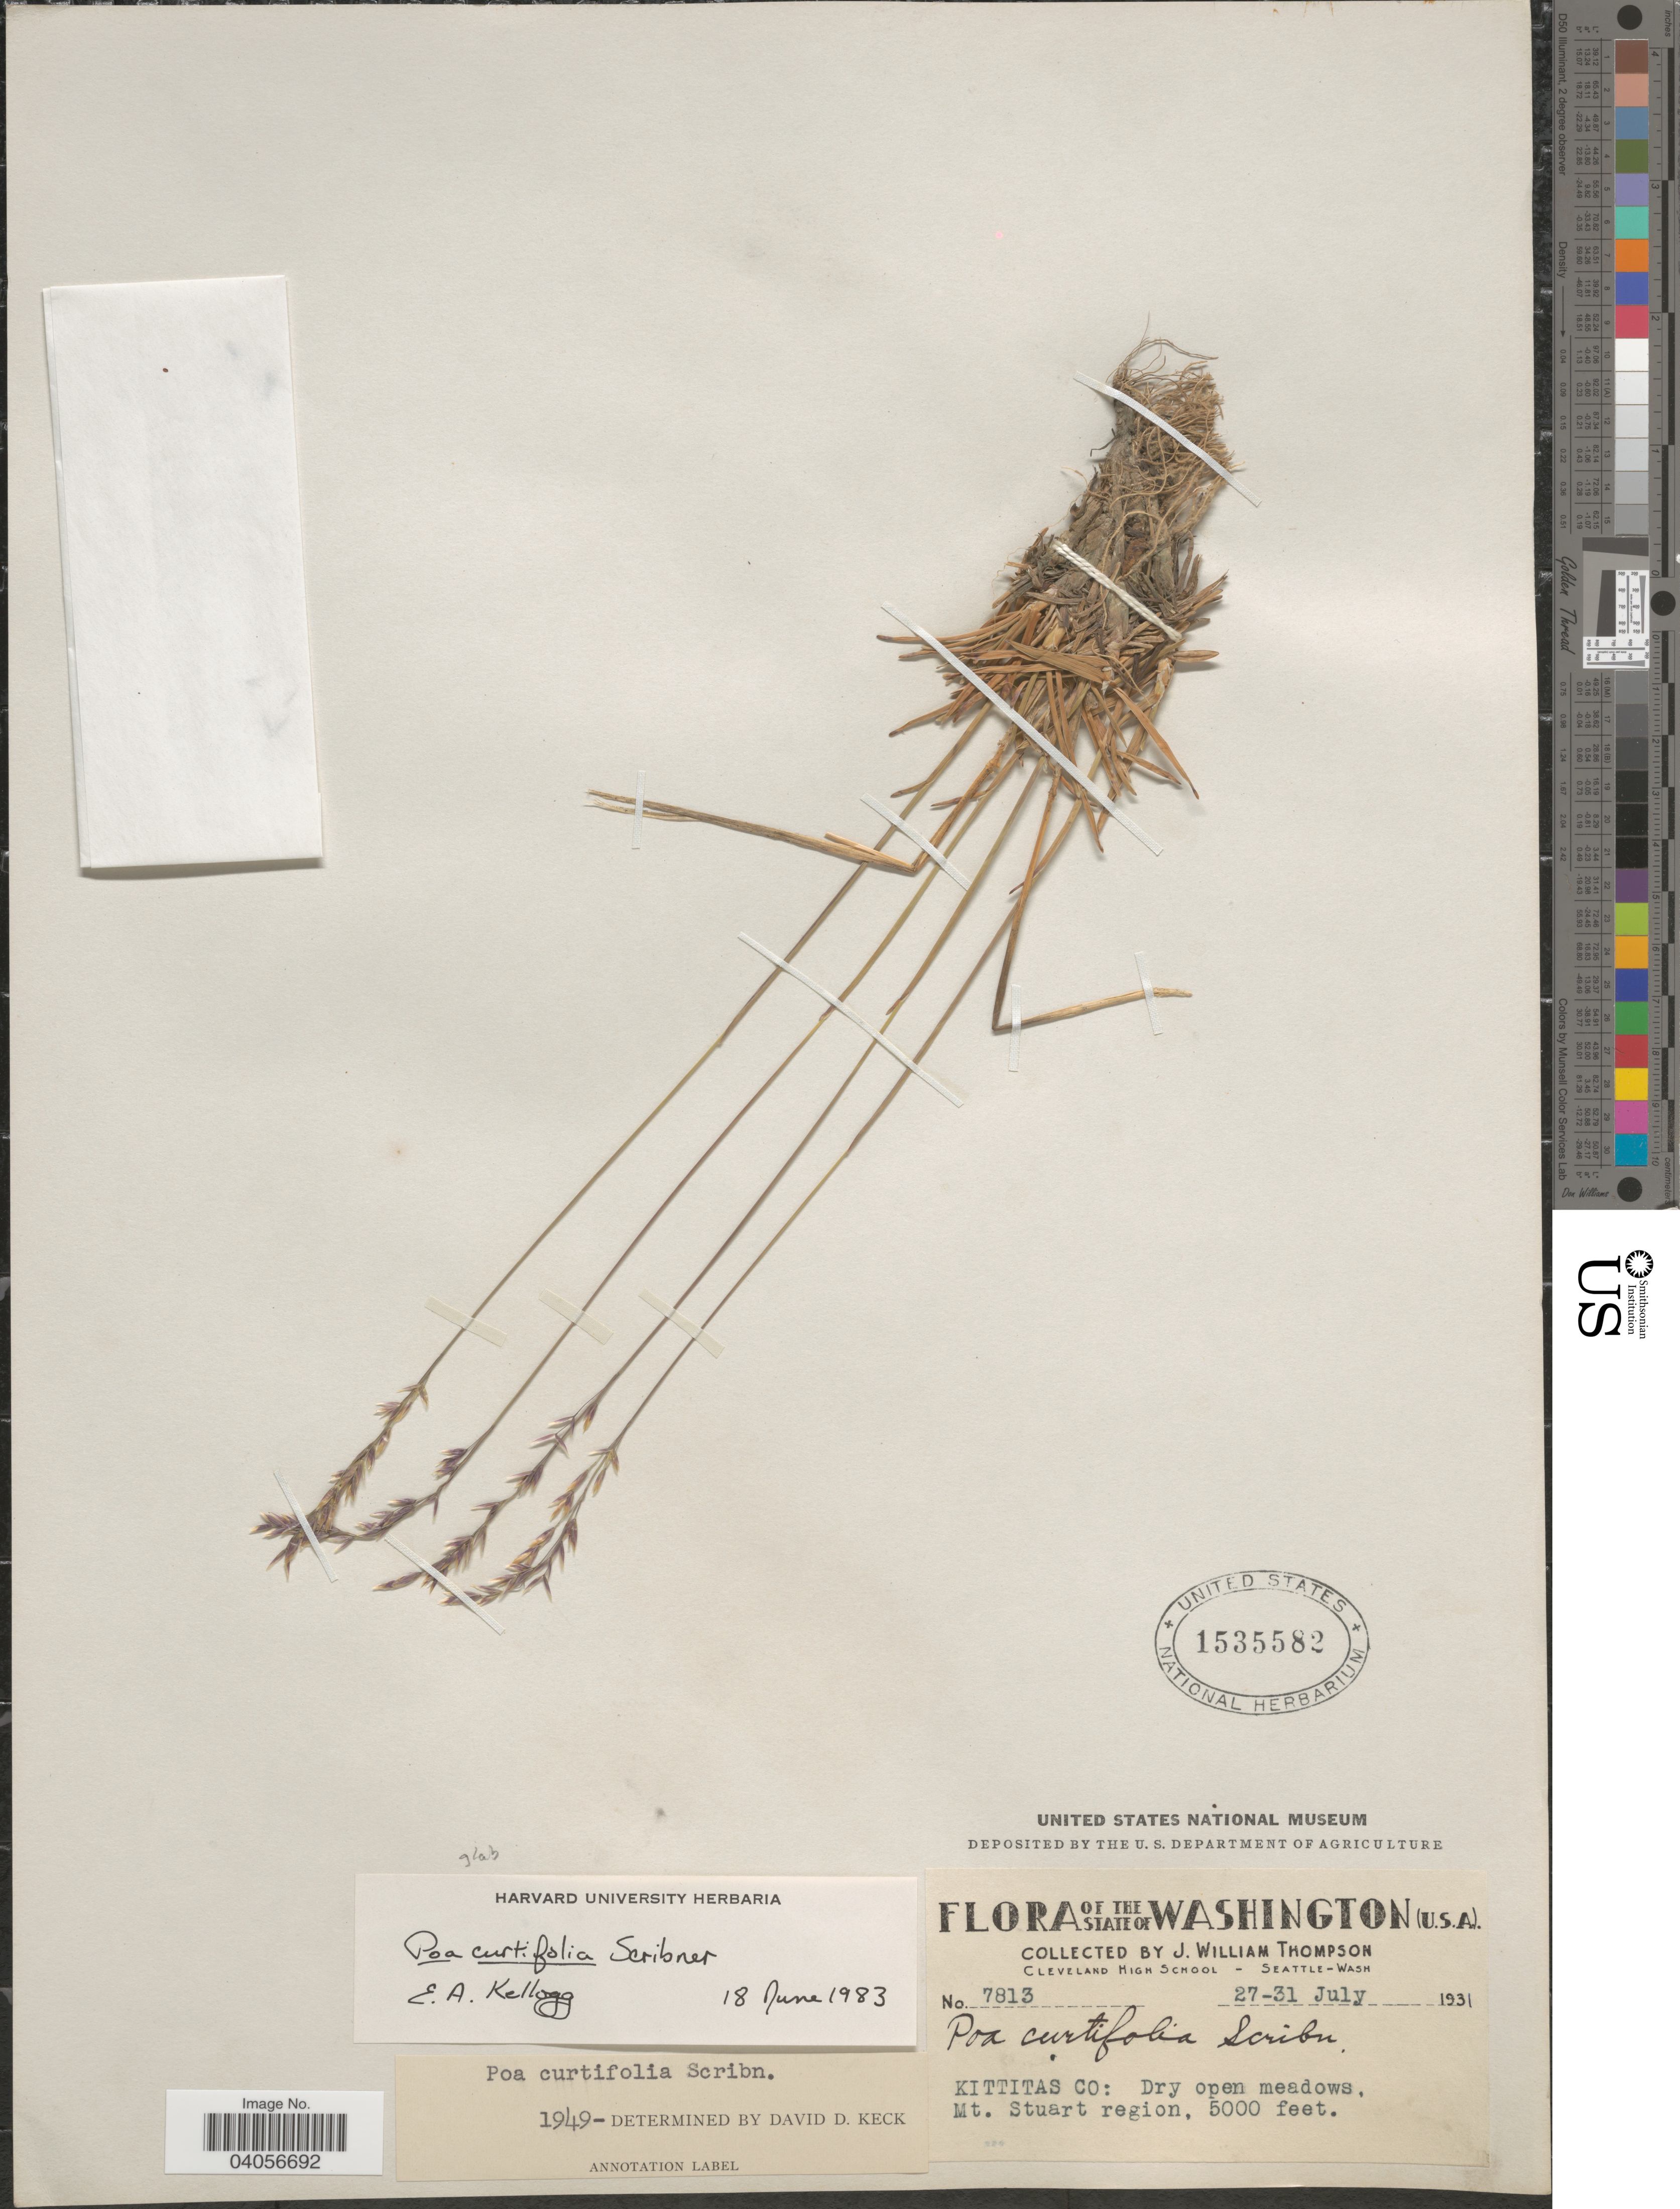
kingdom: Plantae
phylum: Tracheophyta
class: Liliopsida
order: Poales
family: Poaceae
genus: Poa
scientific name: Poa curtifolia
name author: Scribn.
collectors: J. W. Thompson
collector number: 7813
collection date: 1931-07-27/1931-07-31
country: United States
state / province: Washington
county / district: Kittitas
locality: Kittitas Co: Dry open meadows, Mt. Stuart region.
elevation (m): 1524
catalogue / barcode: US 1535582